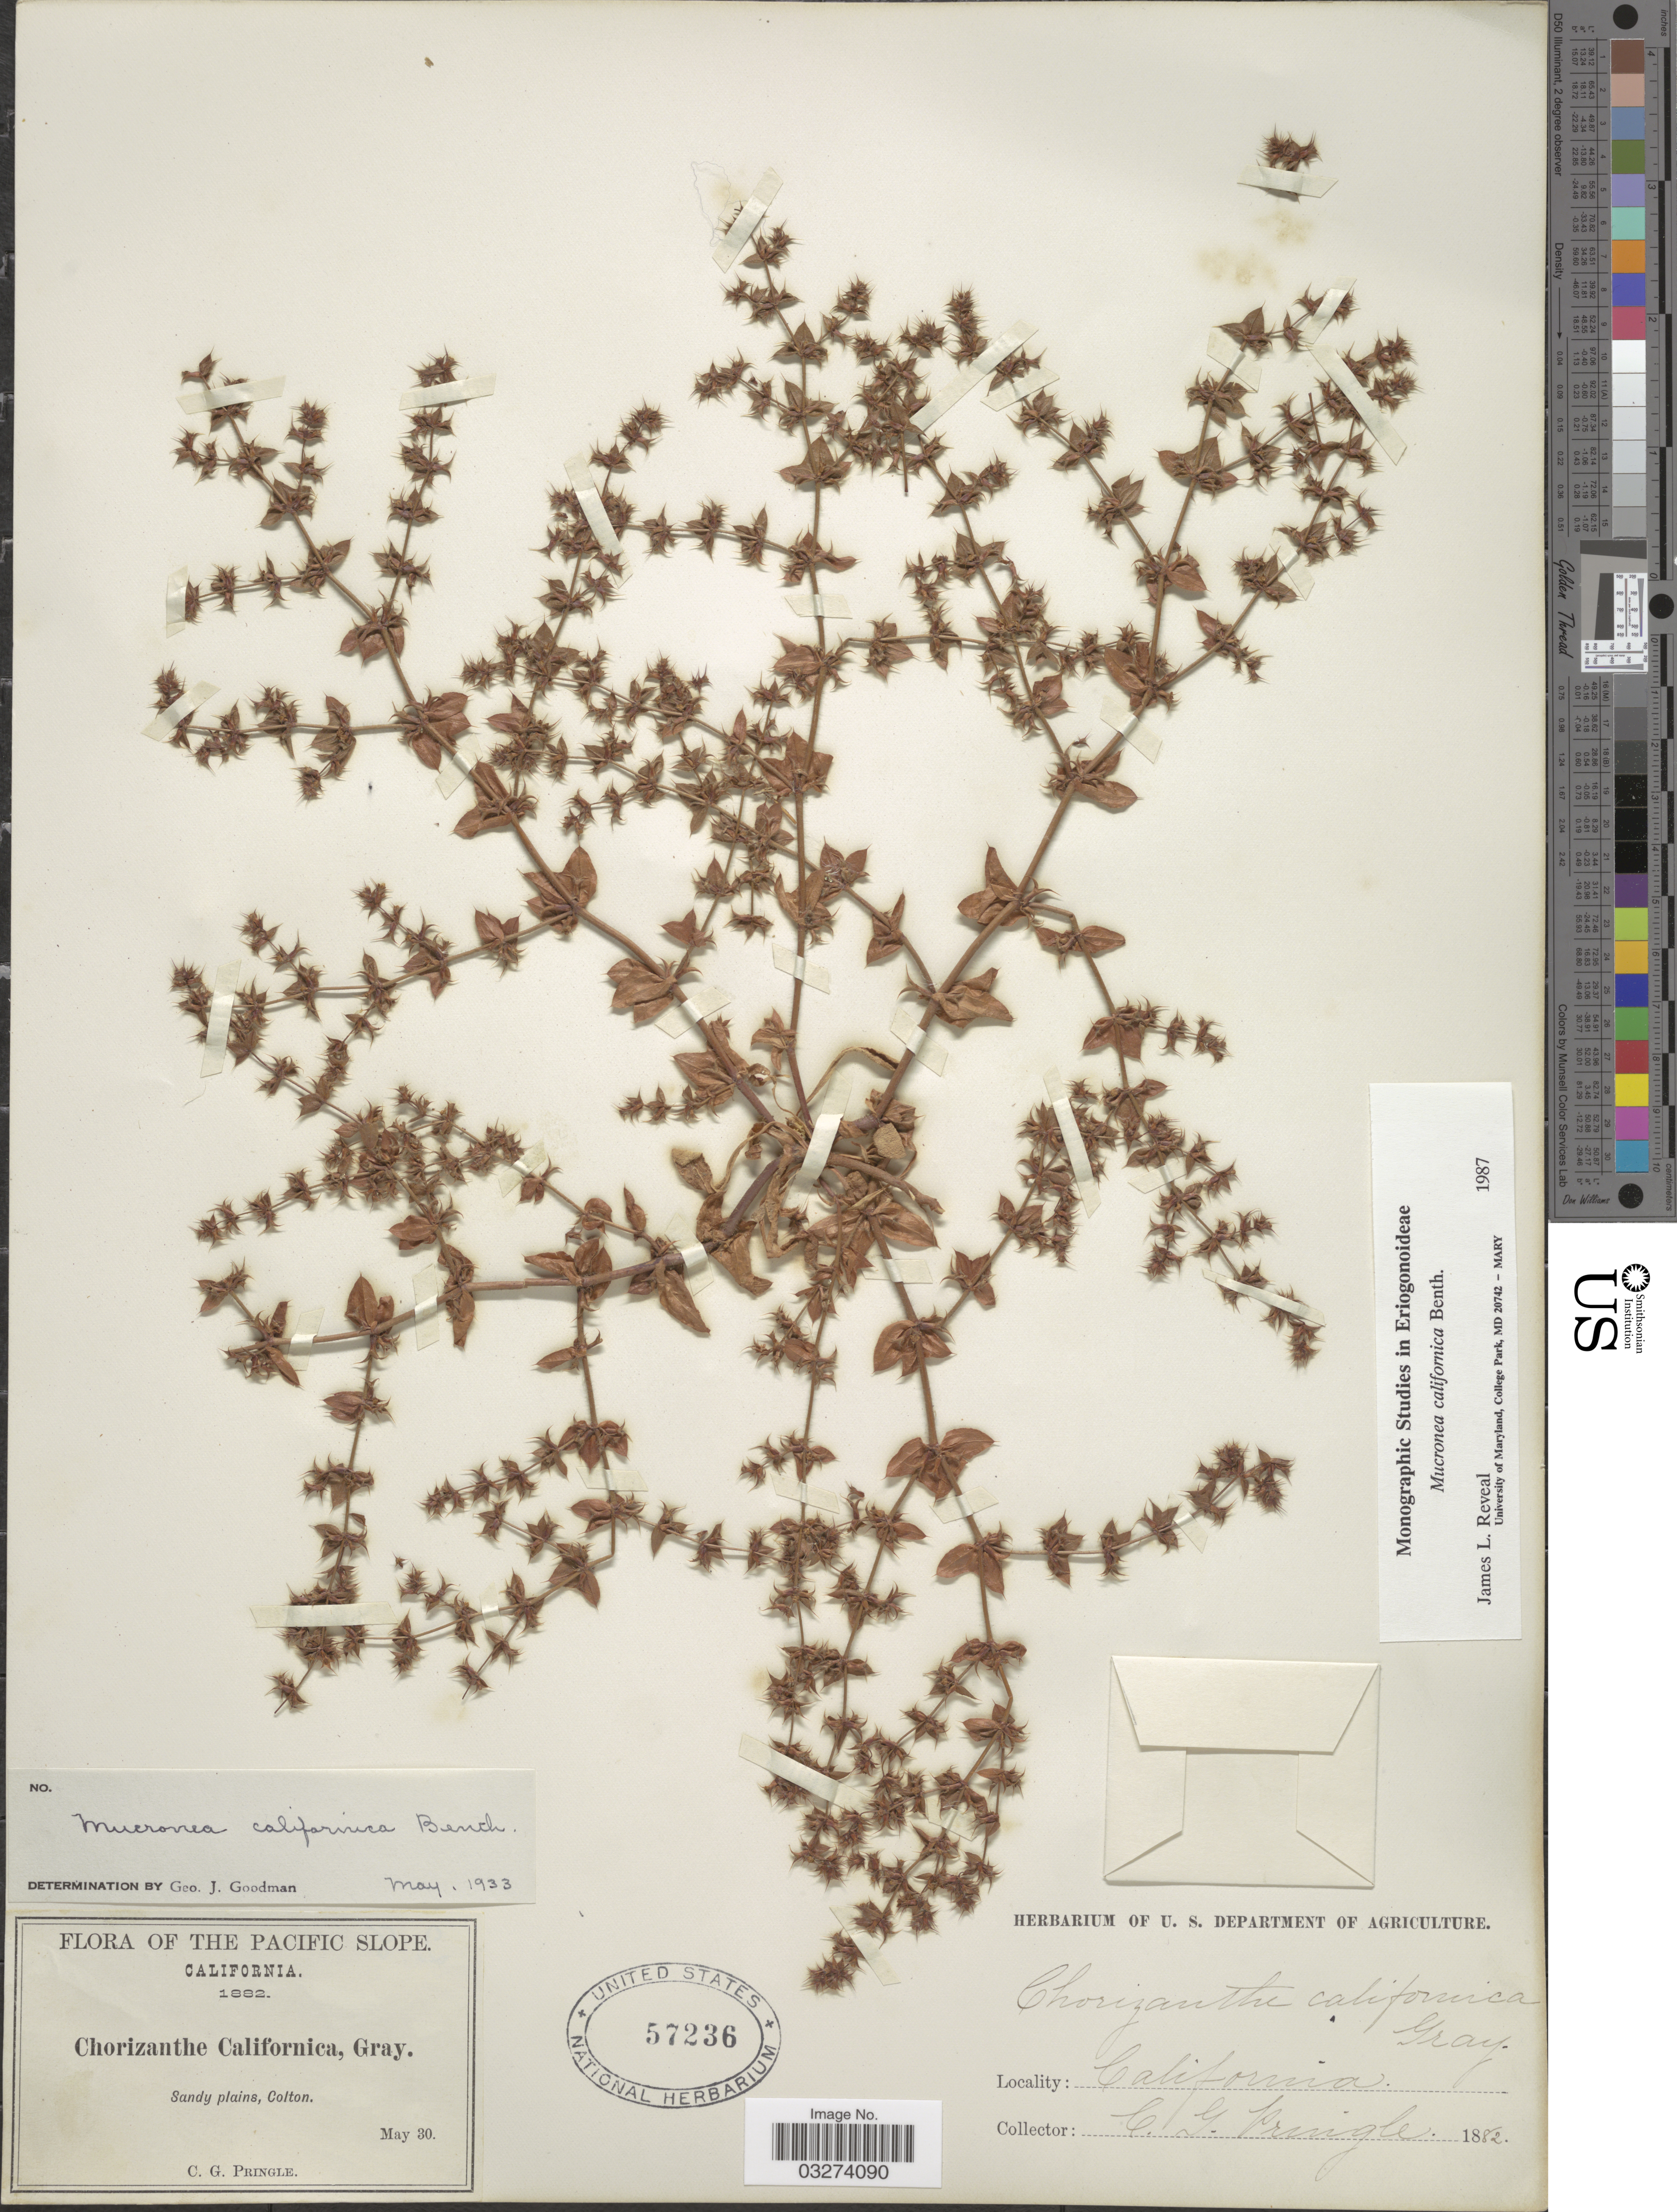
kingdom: Plantae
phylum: Tracheophyta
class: Magnoliopsida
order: Caryophyllales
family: Polygonaceae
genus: Mucronea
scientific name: Mucronea californica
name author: Benth.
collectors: C. G. Pringle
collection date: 1882-05-30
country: United States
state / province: California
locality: The Pacific Slope. Colton.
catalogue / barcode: US 57236